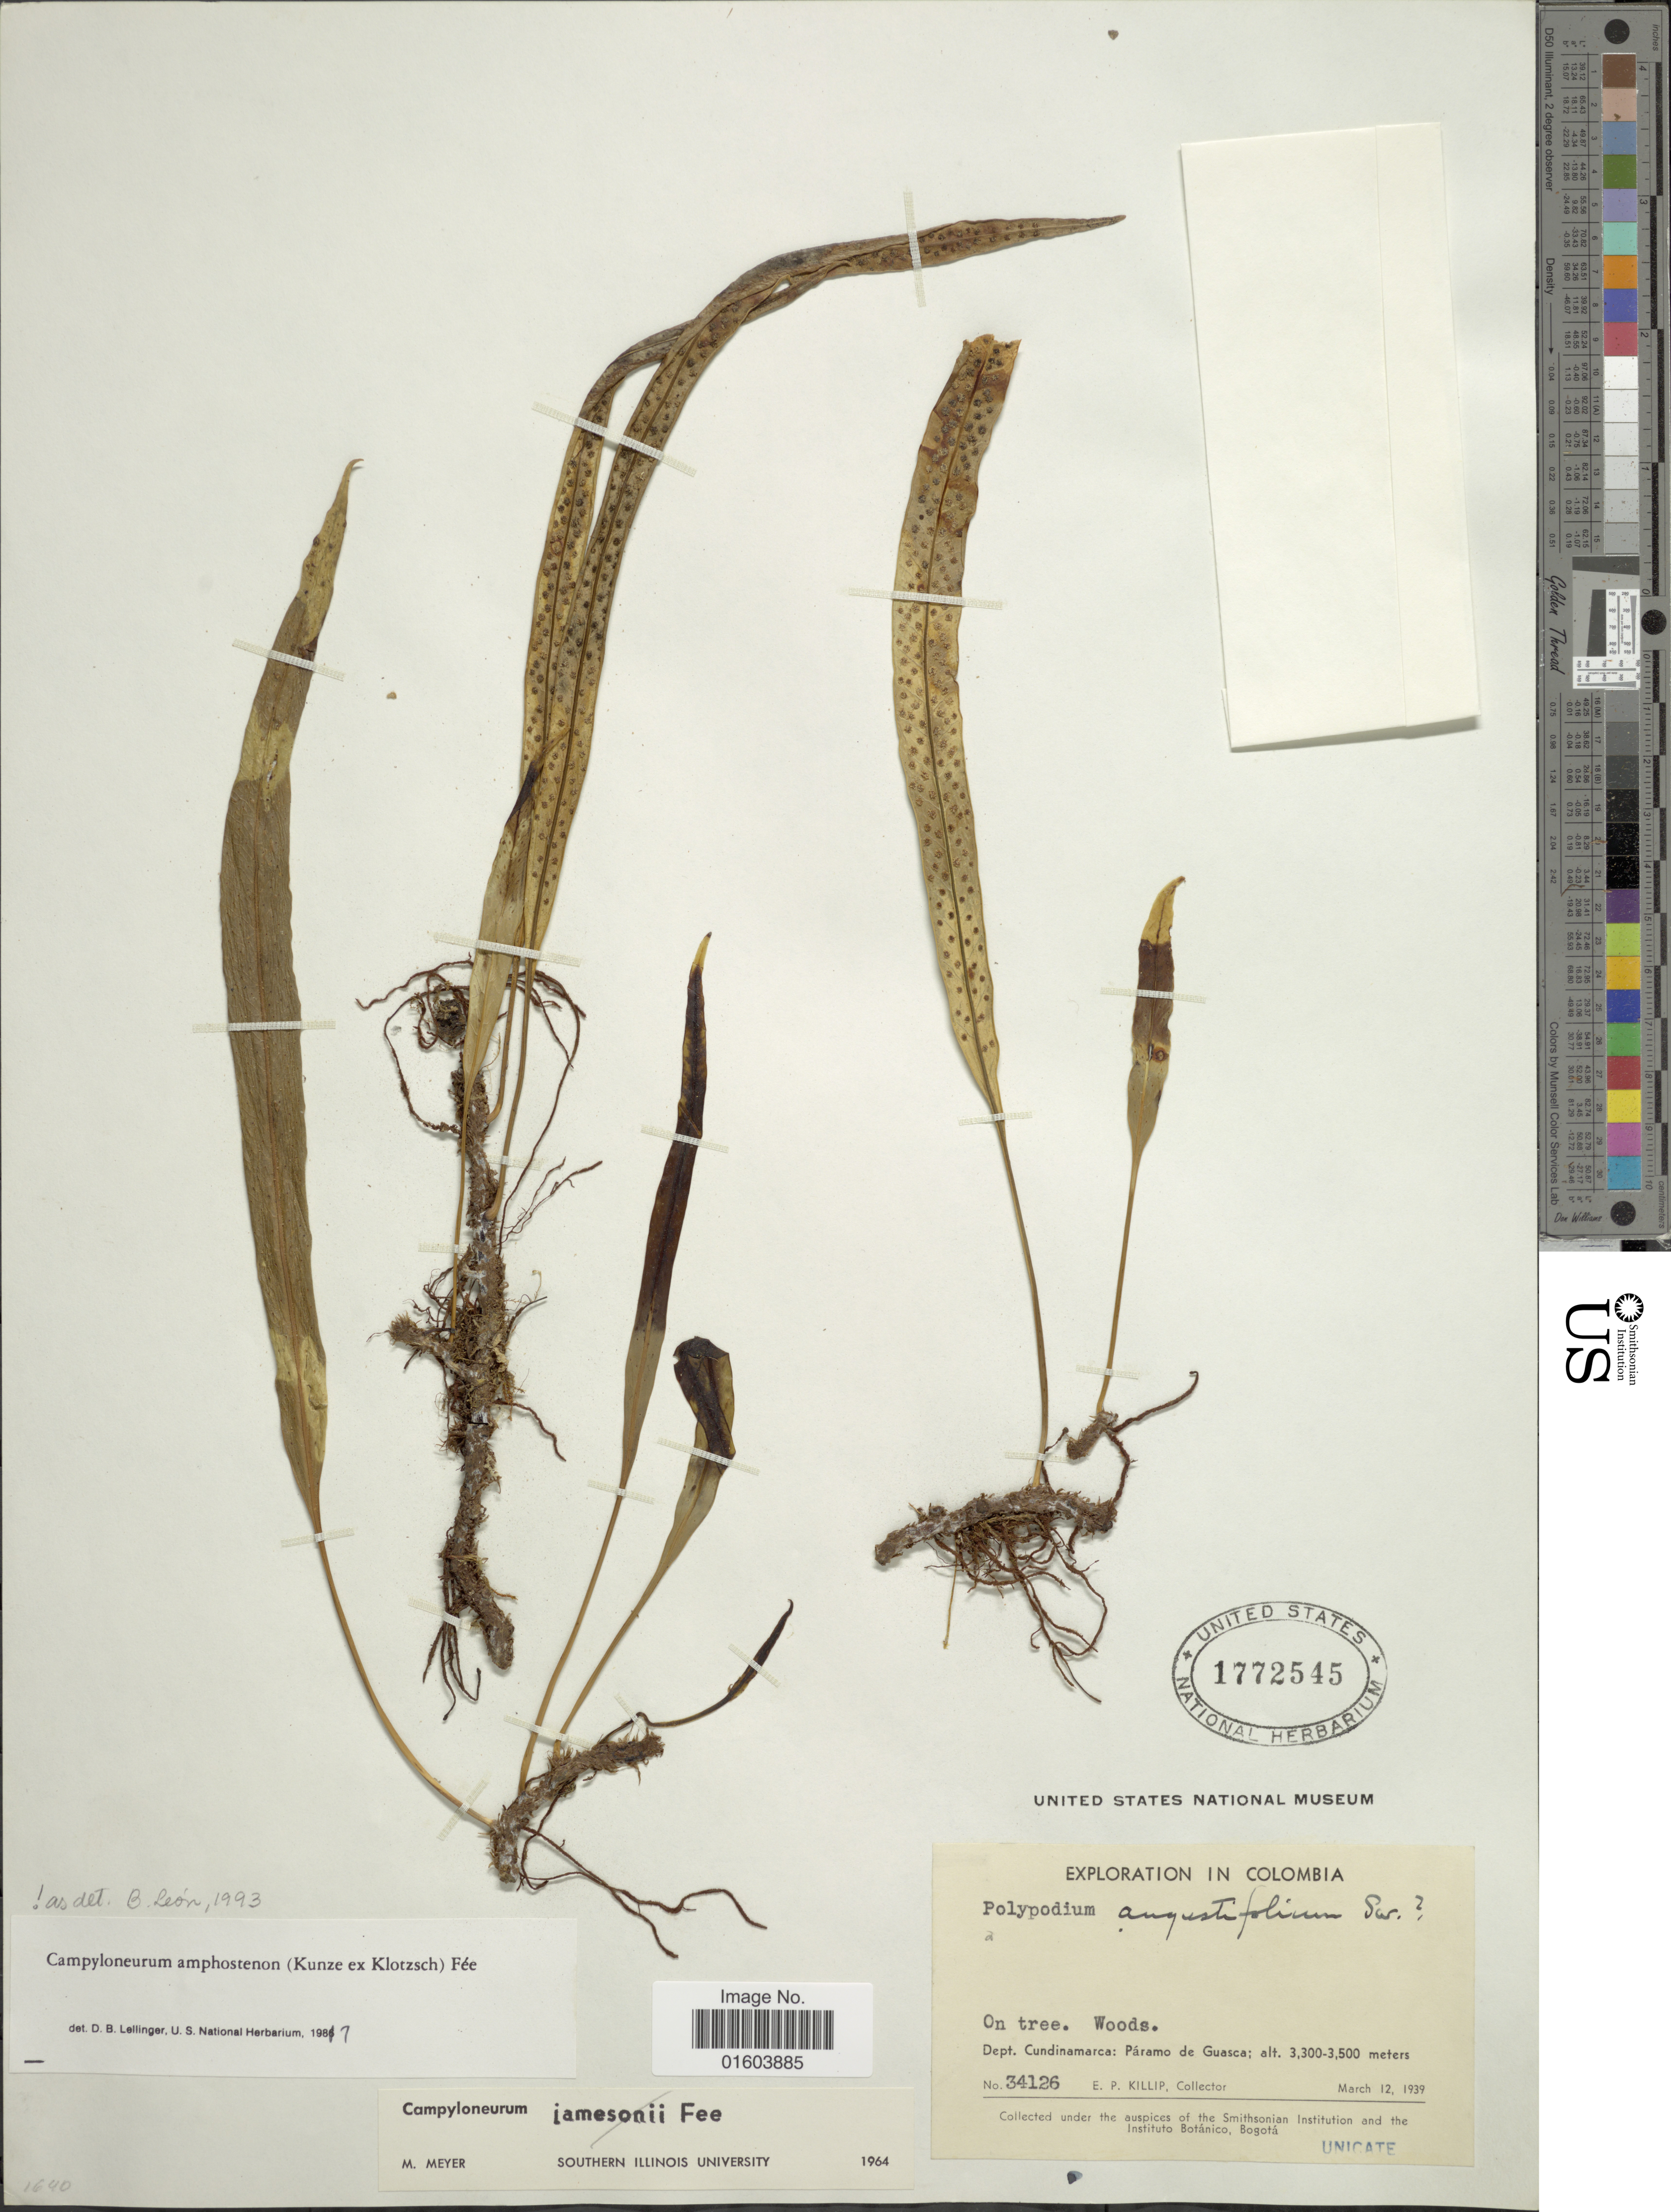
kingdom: Plantae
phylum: Tracheophyta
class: Polypodiopsida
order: Polypodiales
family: Polypodiaceae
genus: Campyloneurum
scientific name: Campyloneurum amphostenon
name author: (Kunze ex Klotzsch) Fée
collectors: E. P. Killip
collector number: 34126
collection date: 1939-03-12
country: Colombia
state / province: Cundinamarca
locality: Dep. Cundinamarca: Paramo de Guasca.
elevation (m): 3300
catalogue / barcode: US 1772545